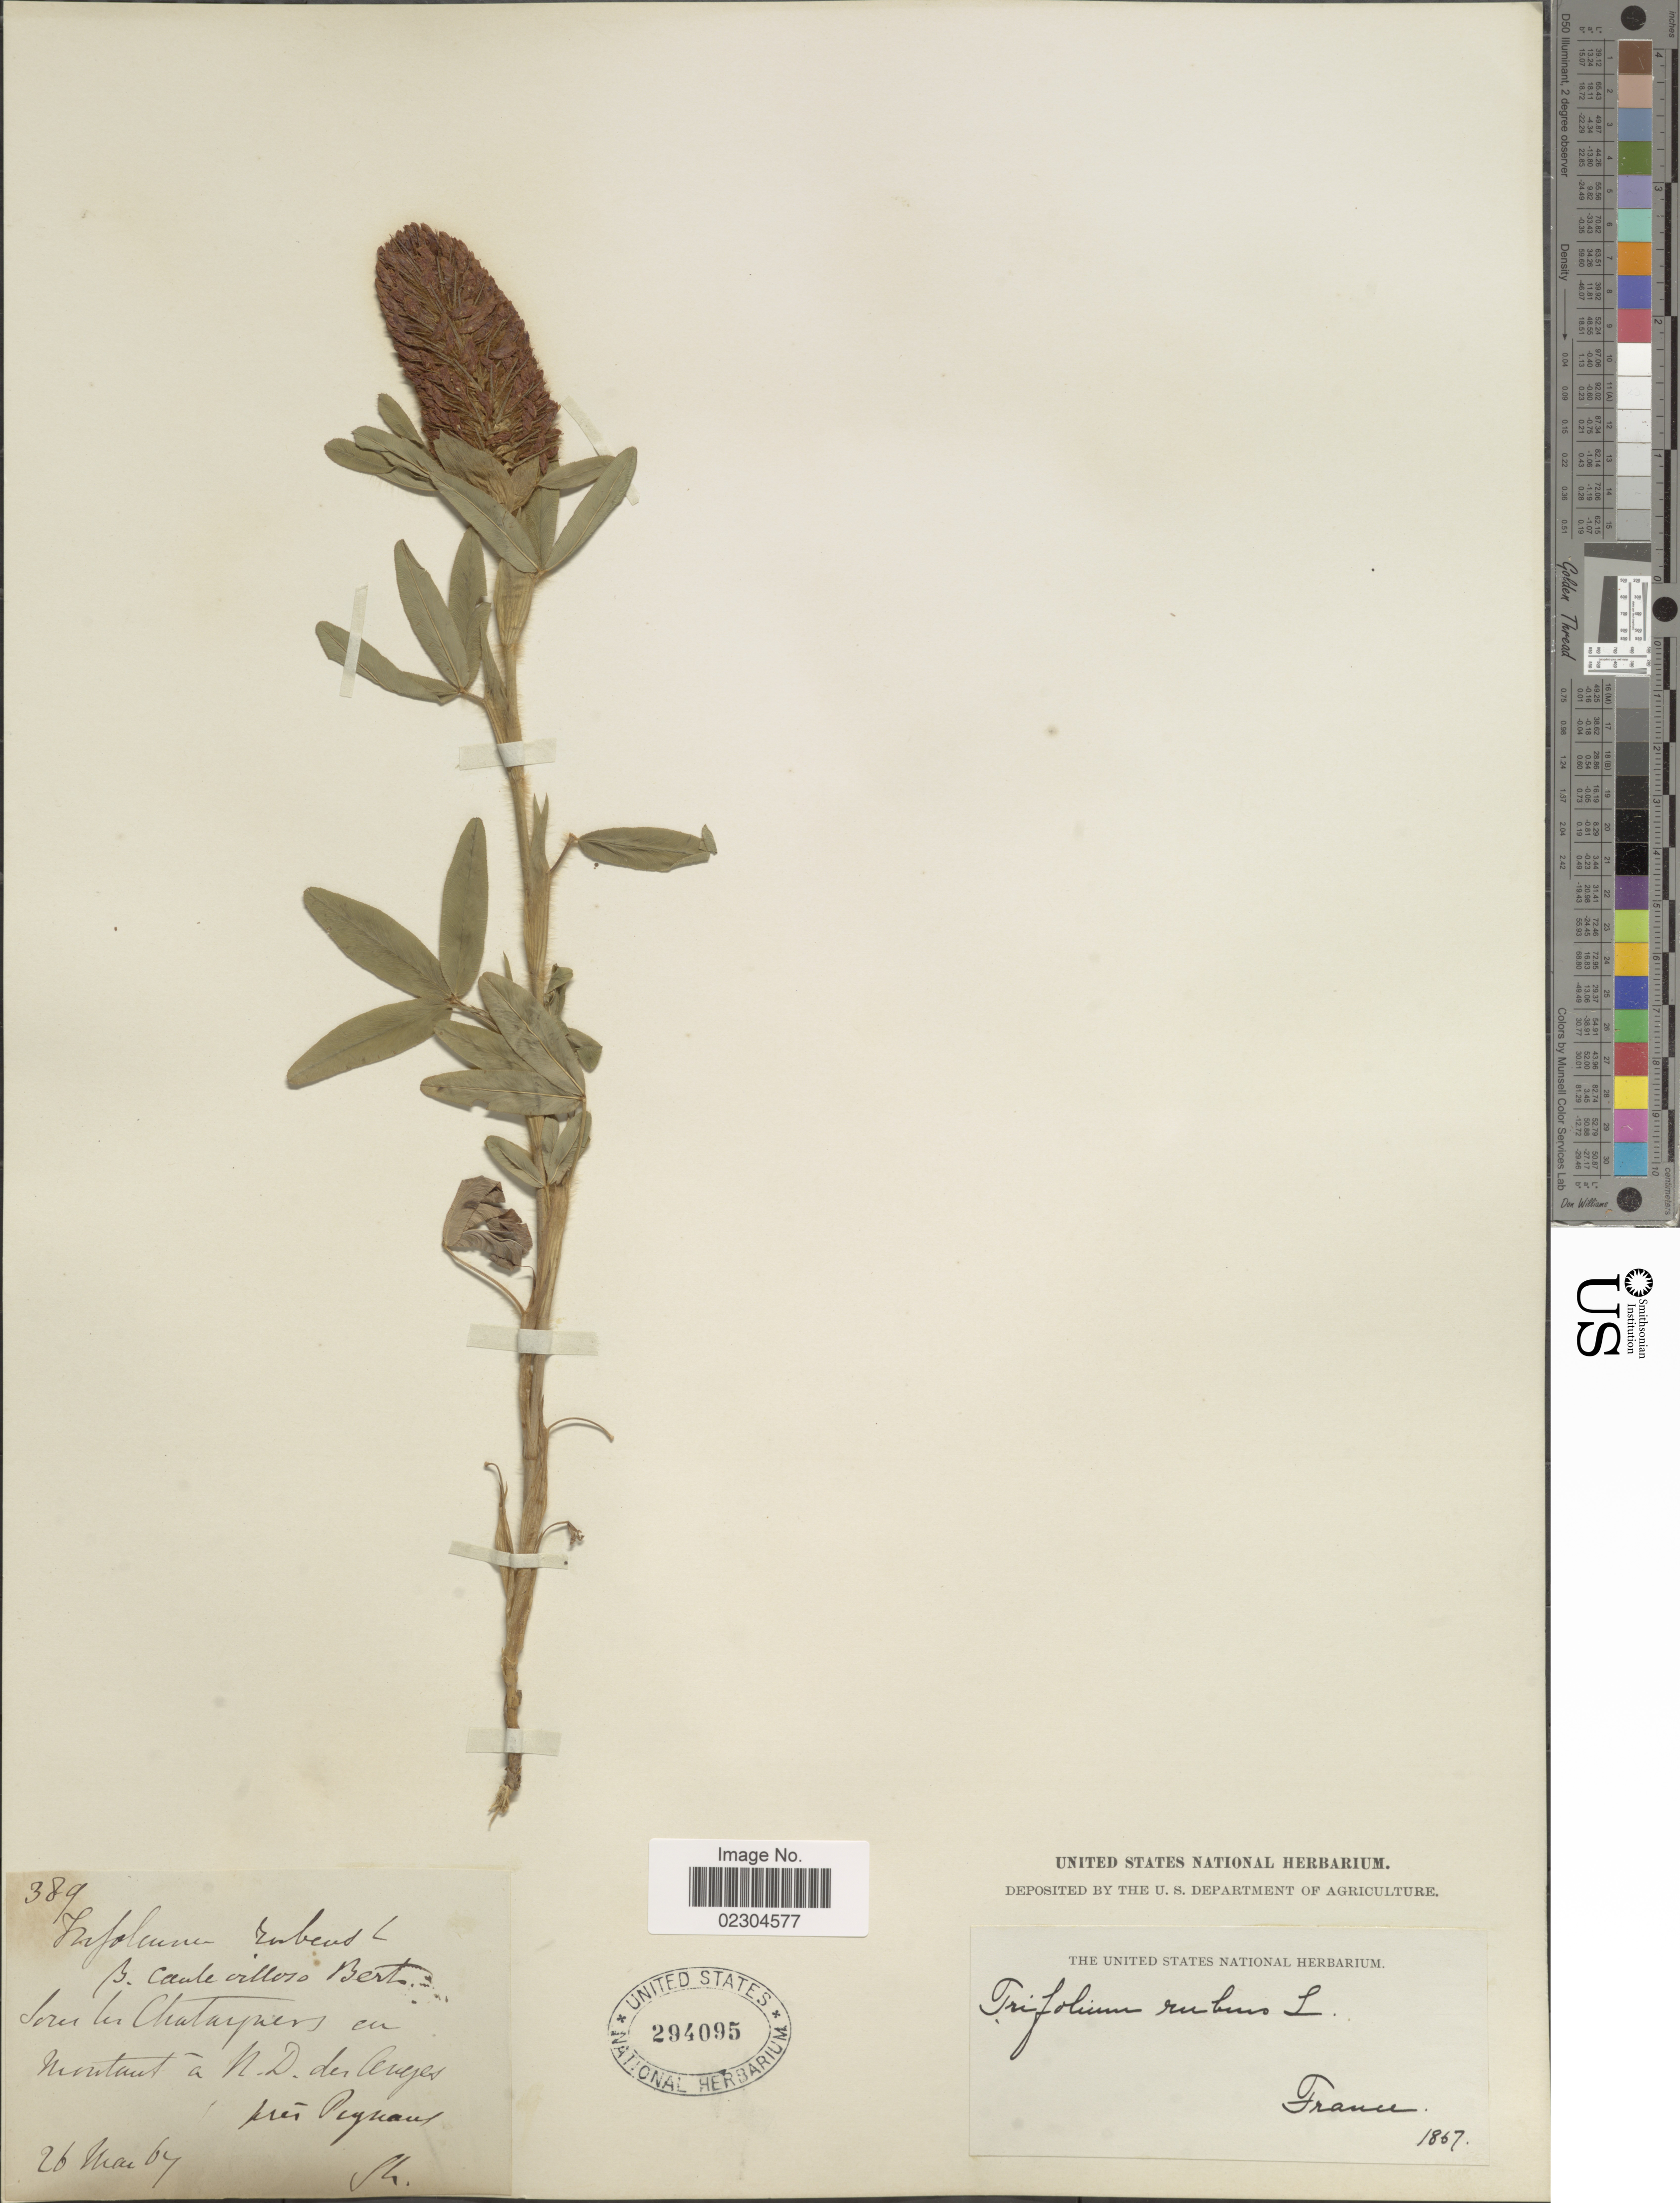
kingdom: Plantae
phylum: Tracheophyta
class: Magnoliopsida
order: Fabales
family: Fabaceae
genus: Trifolium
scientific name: Trifolium rubens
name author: L.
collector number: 389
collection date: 1867-05-26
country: France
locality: Montant a N. D. der Ceveges, pres Peynaut [interpreted]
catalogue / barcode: US 294095